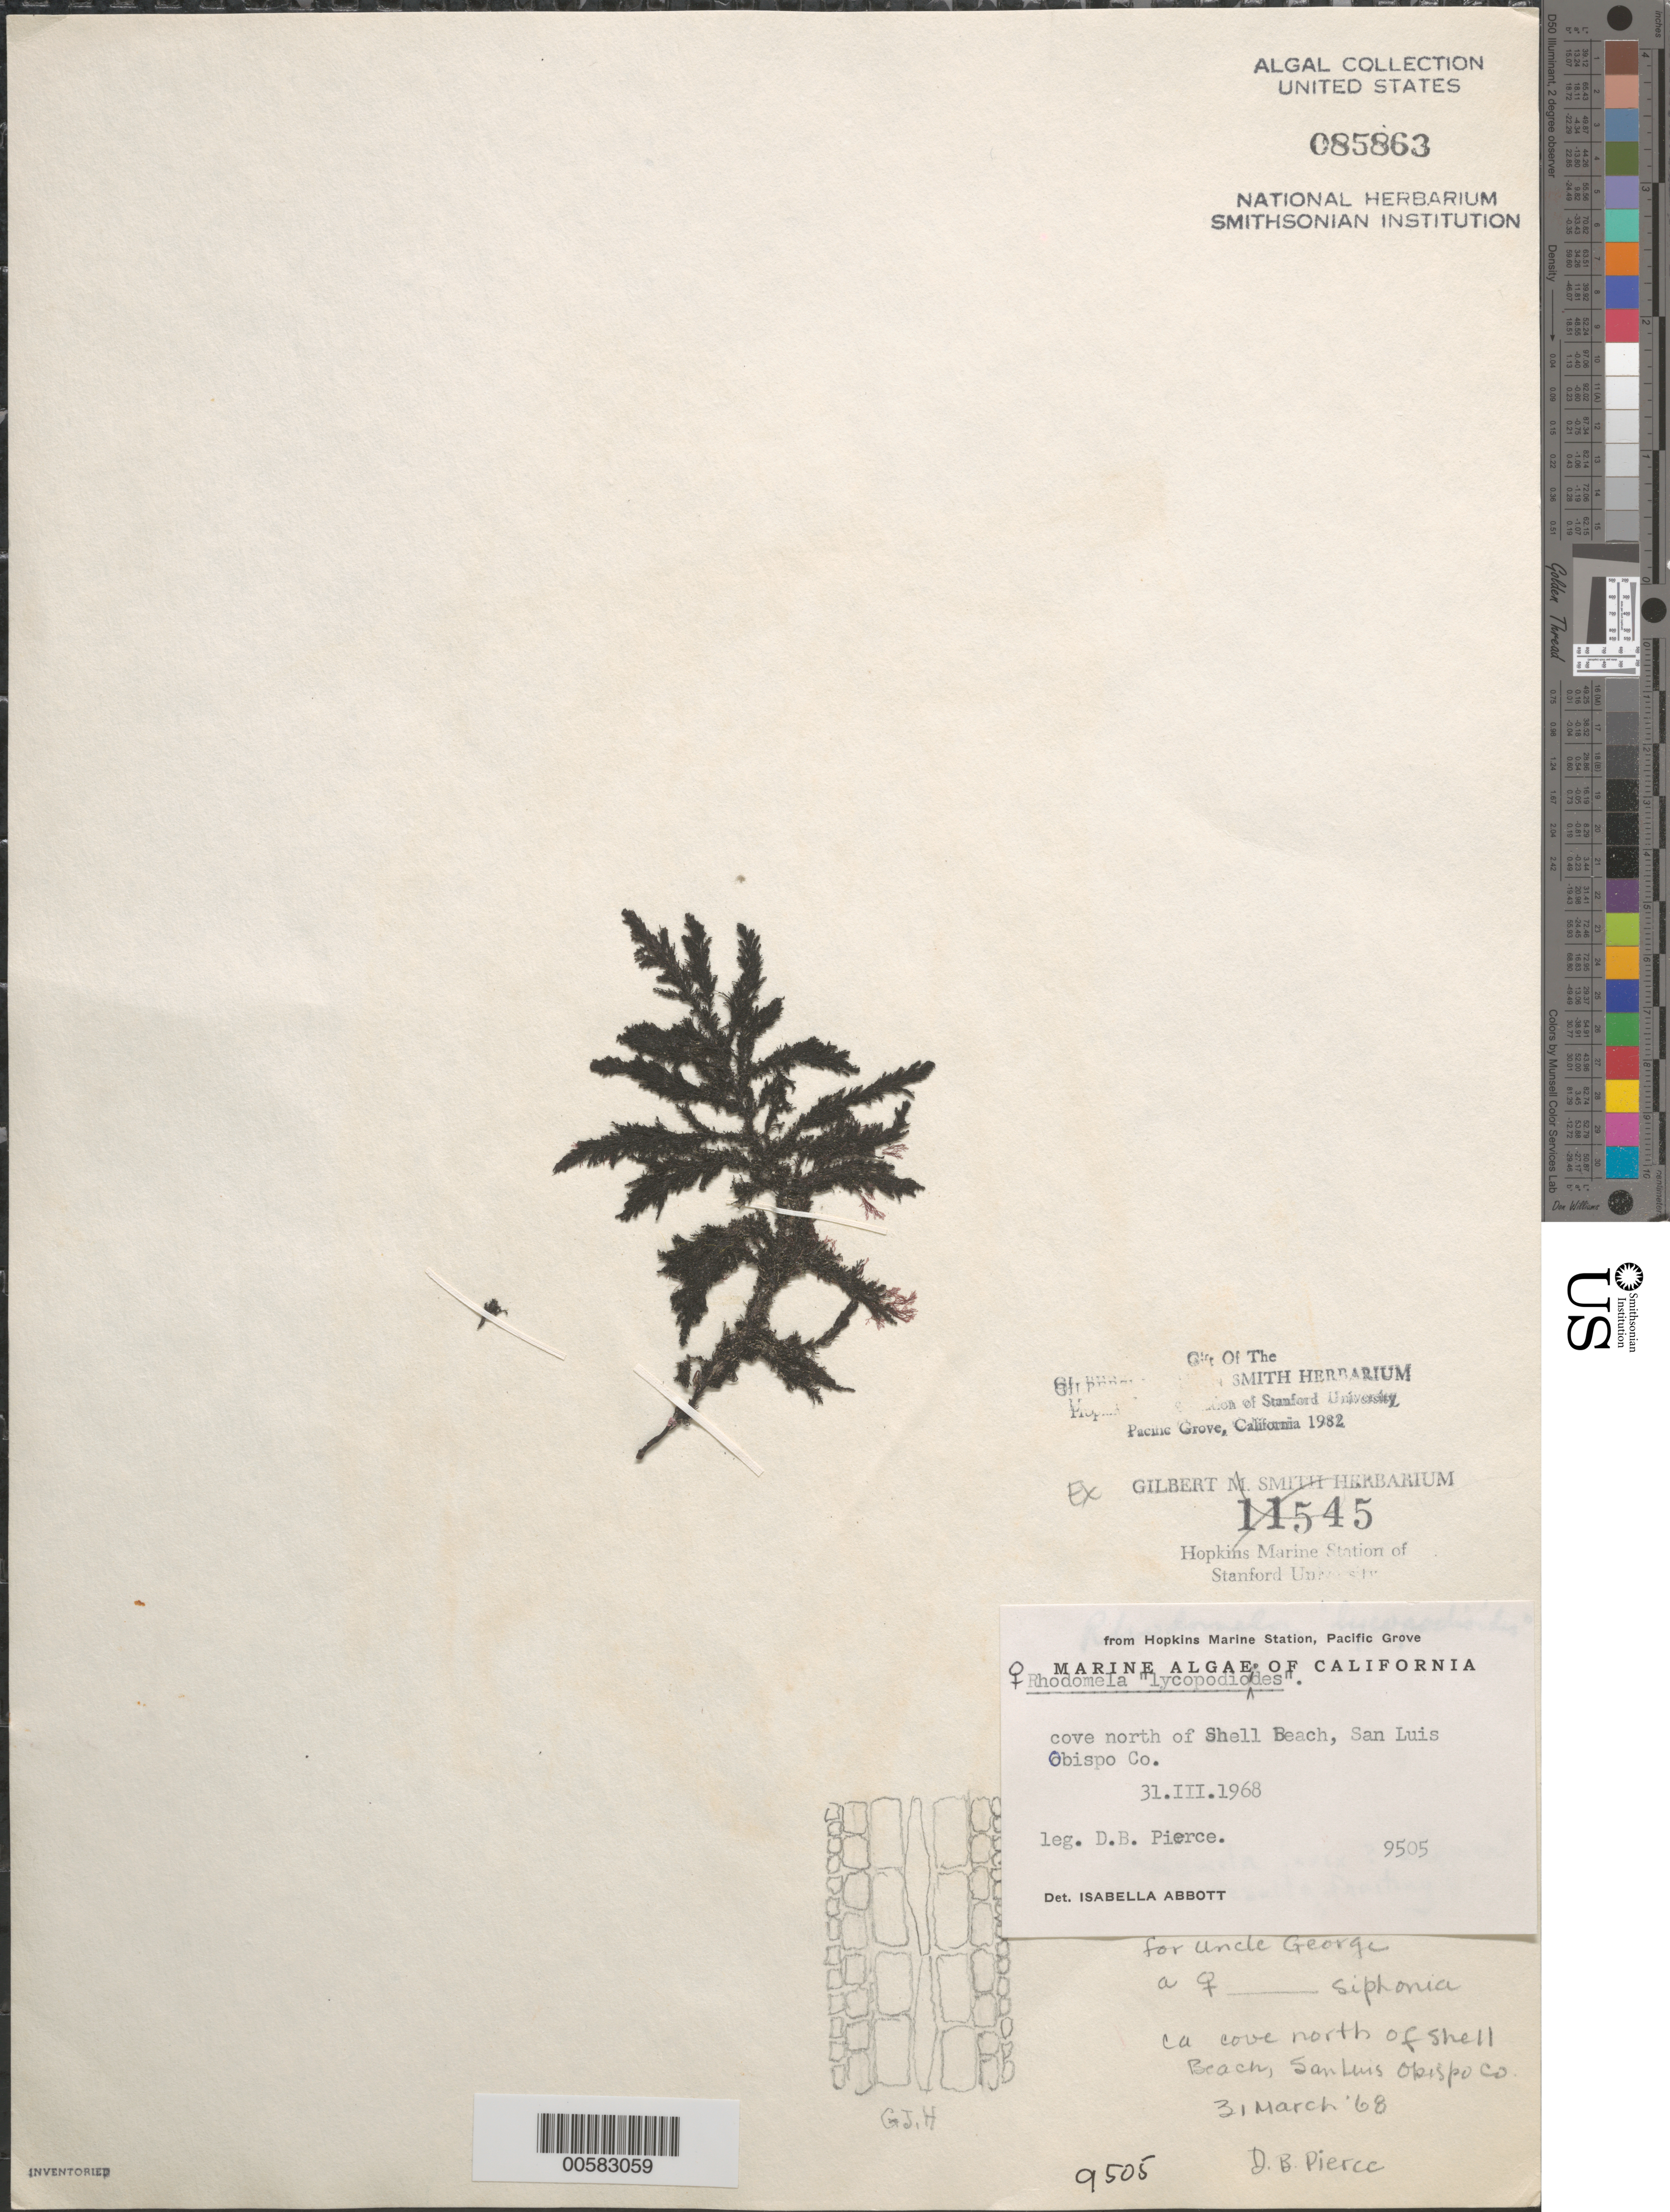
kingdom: Plantae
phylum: Rhodophyta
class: Florideophyceae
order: Ceramiales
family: Rhodomelaceae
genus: Rhodomela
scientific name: Rhodomela lycopodioides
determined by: Abbott, Isabella A.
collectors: D. Pierce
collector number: IAA 9505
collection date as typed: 31 Mar 1968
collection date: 1968-03-31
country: United States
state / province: California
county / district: San Luis Obispo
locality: Cove north of Shell Beach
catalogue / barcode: US 85863